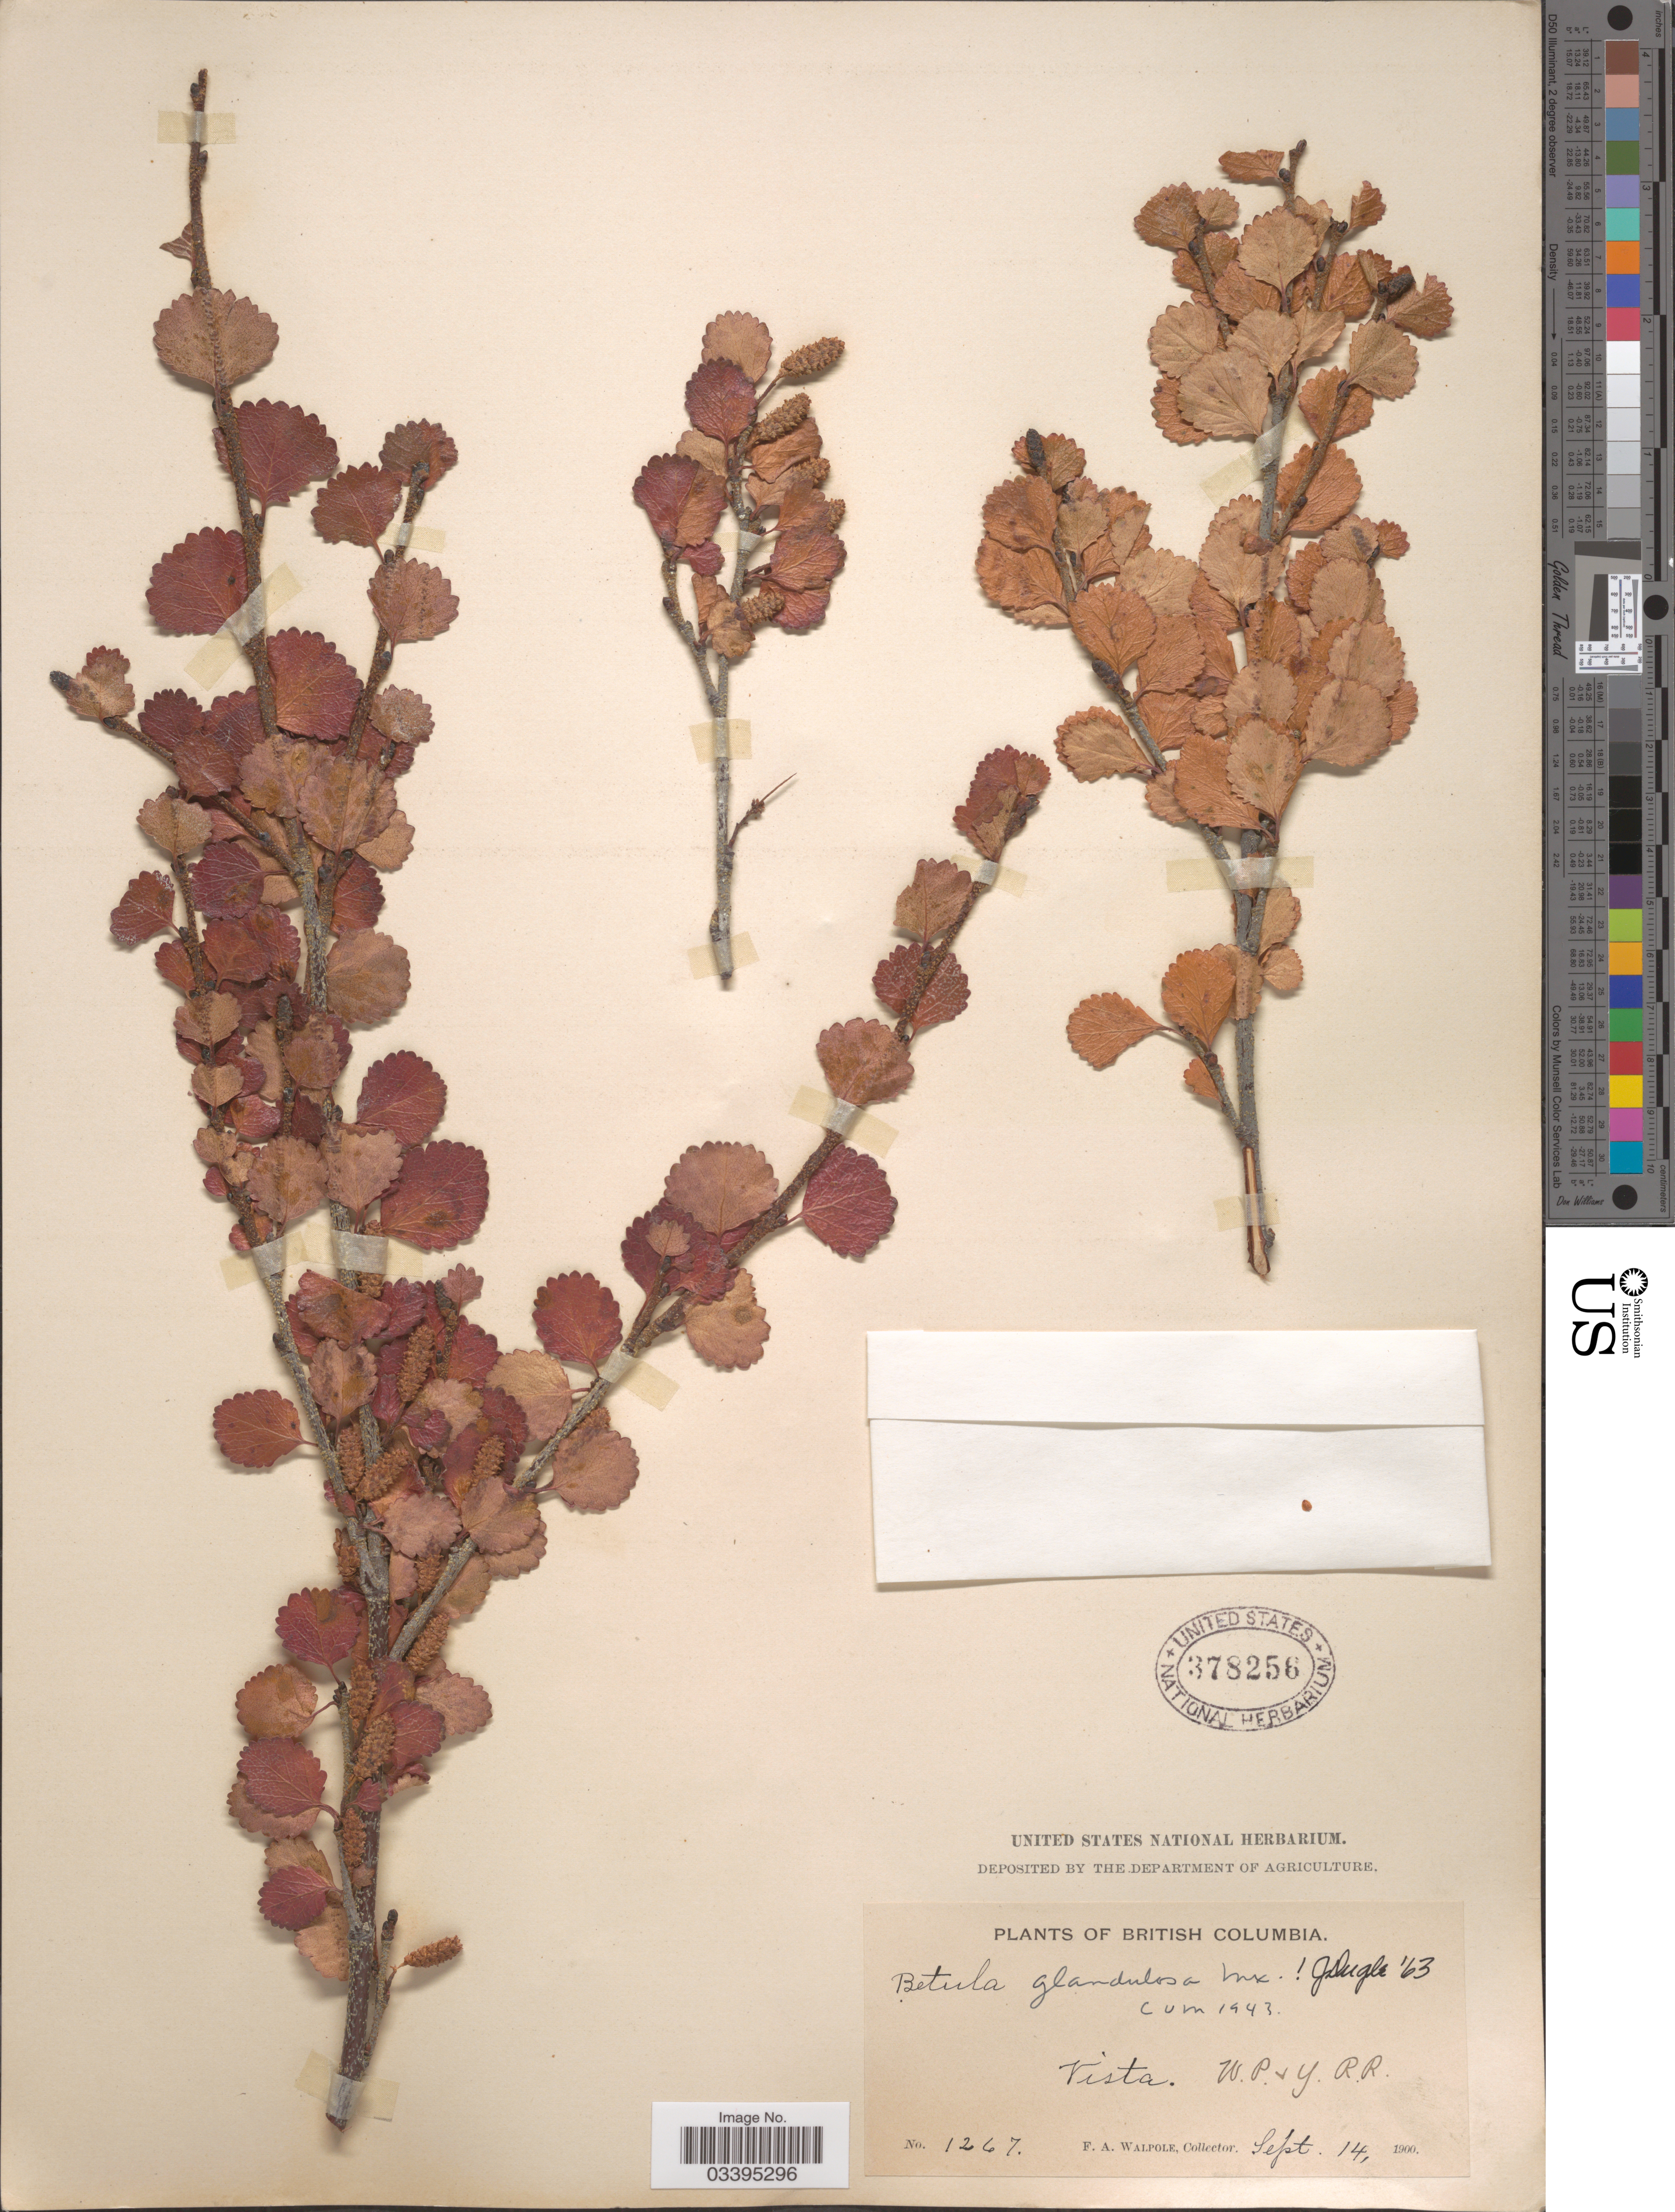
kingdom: Plantae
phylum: Tracheophyta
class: Magnoliopsida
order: Fagales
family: Betulaceae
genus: Betula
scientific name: Betula glandulosa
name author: Michx.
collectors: F. Walpole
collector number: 1267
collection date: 1900-09-14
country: Canada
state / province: British Columbia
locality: Vista. W.P. & G.R.R.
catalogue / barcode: US 378256